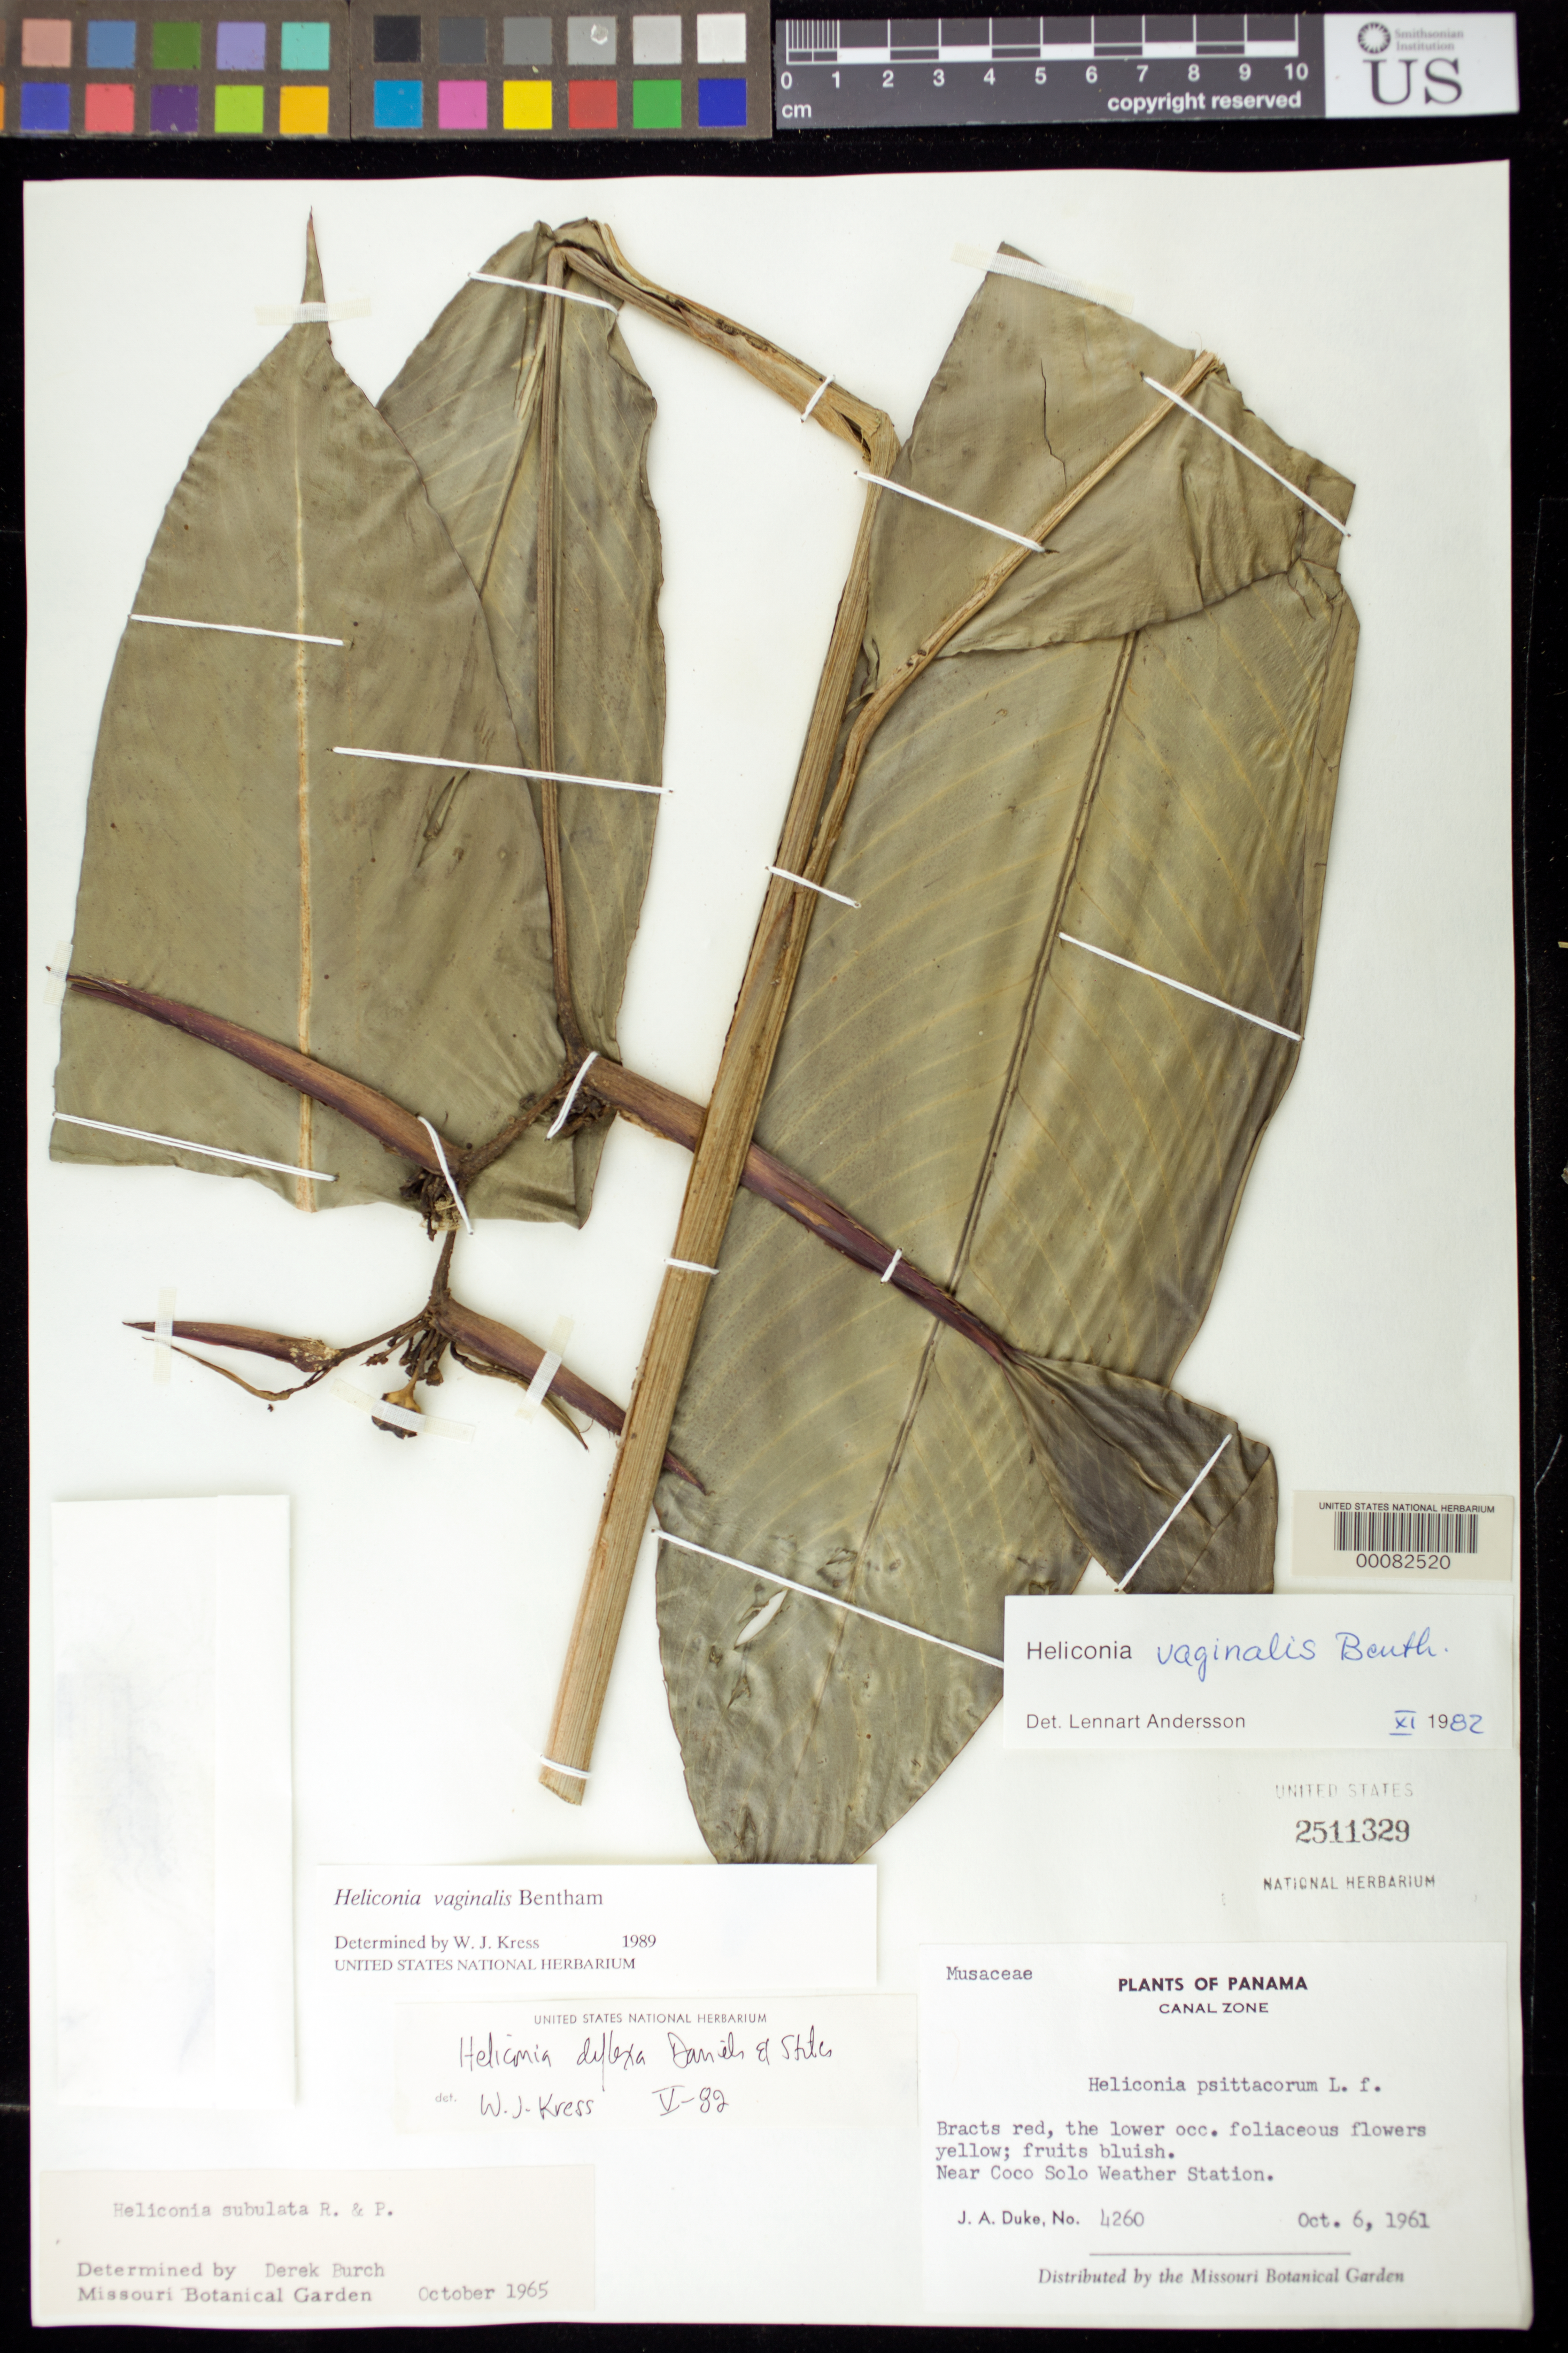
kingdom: Plantae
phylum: Tracheophyta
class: Liliopsida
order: Zingiberales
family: Heliconiaceae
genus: Heliconia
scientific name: Heliconia vaginalis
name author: Benth.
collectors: J. A. Duke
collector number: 4260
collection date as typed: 06 Oct 1961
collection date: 1961-10-06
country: Panama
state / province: Colón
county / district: Canal Zone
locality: Near Coco Solo weather station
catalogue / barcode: US 2511329